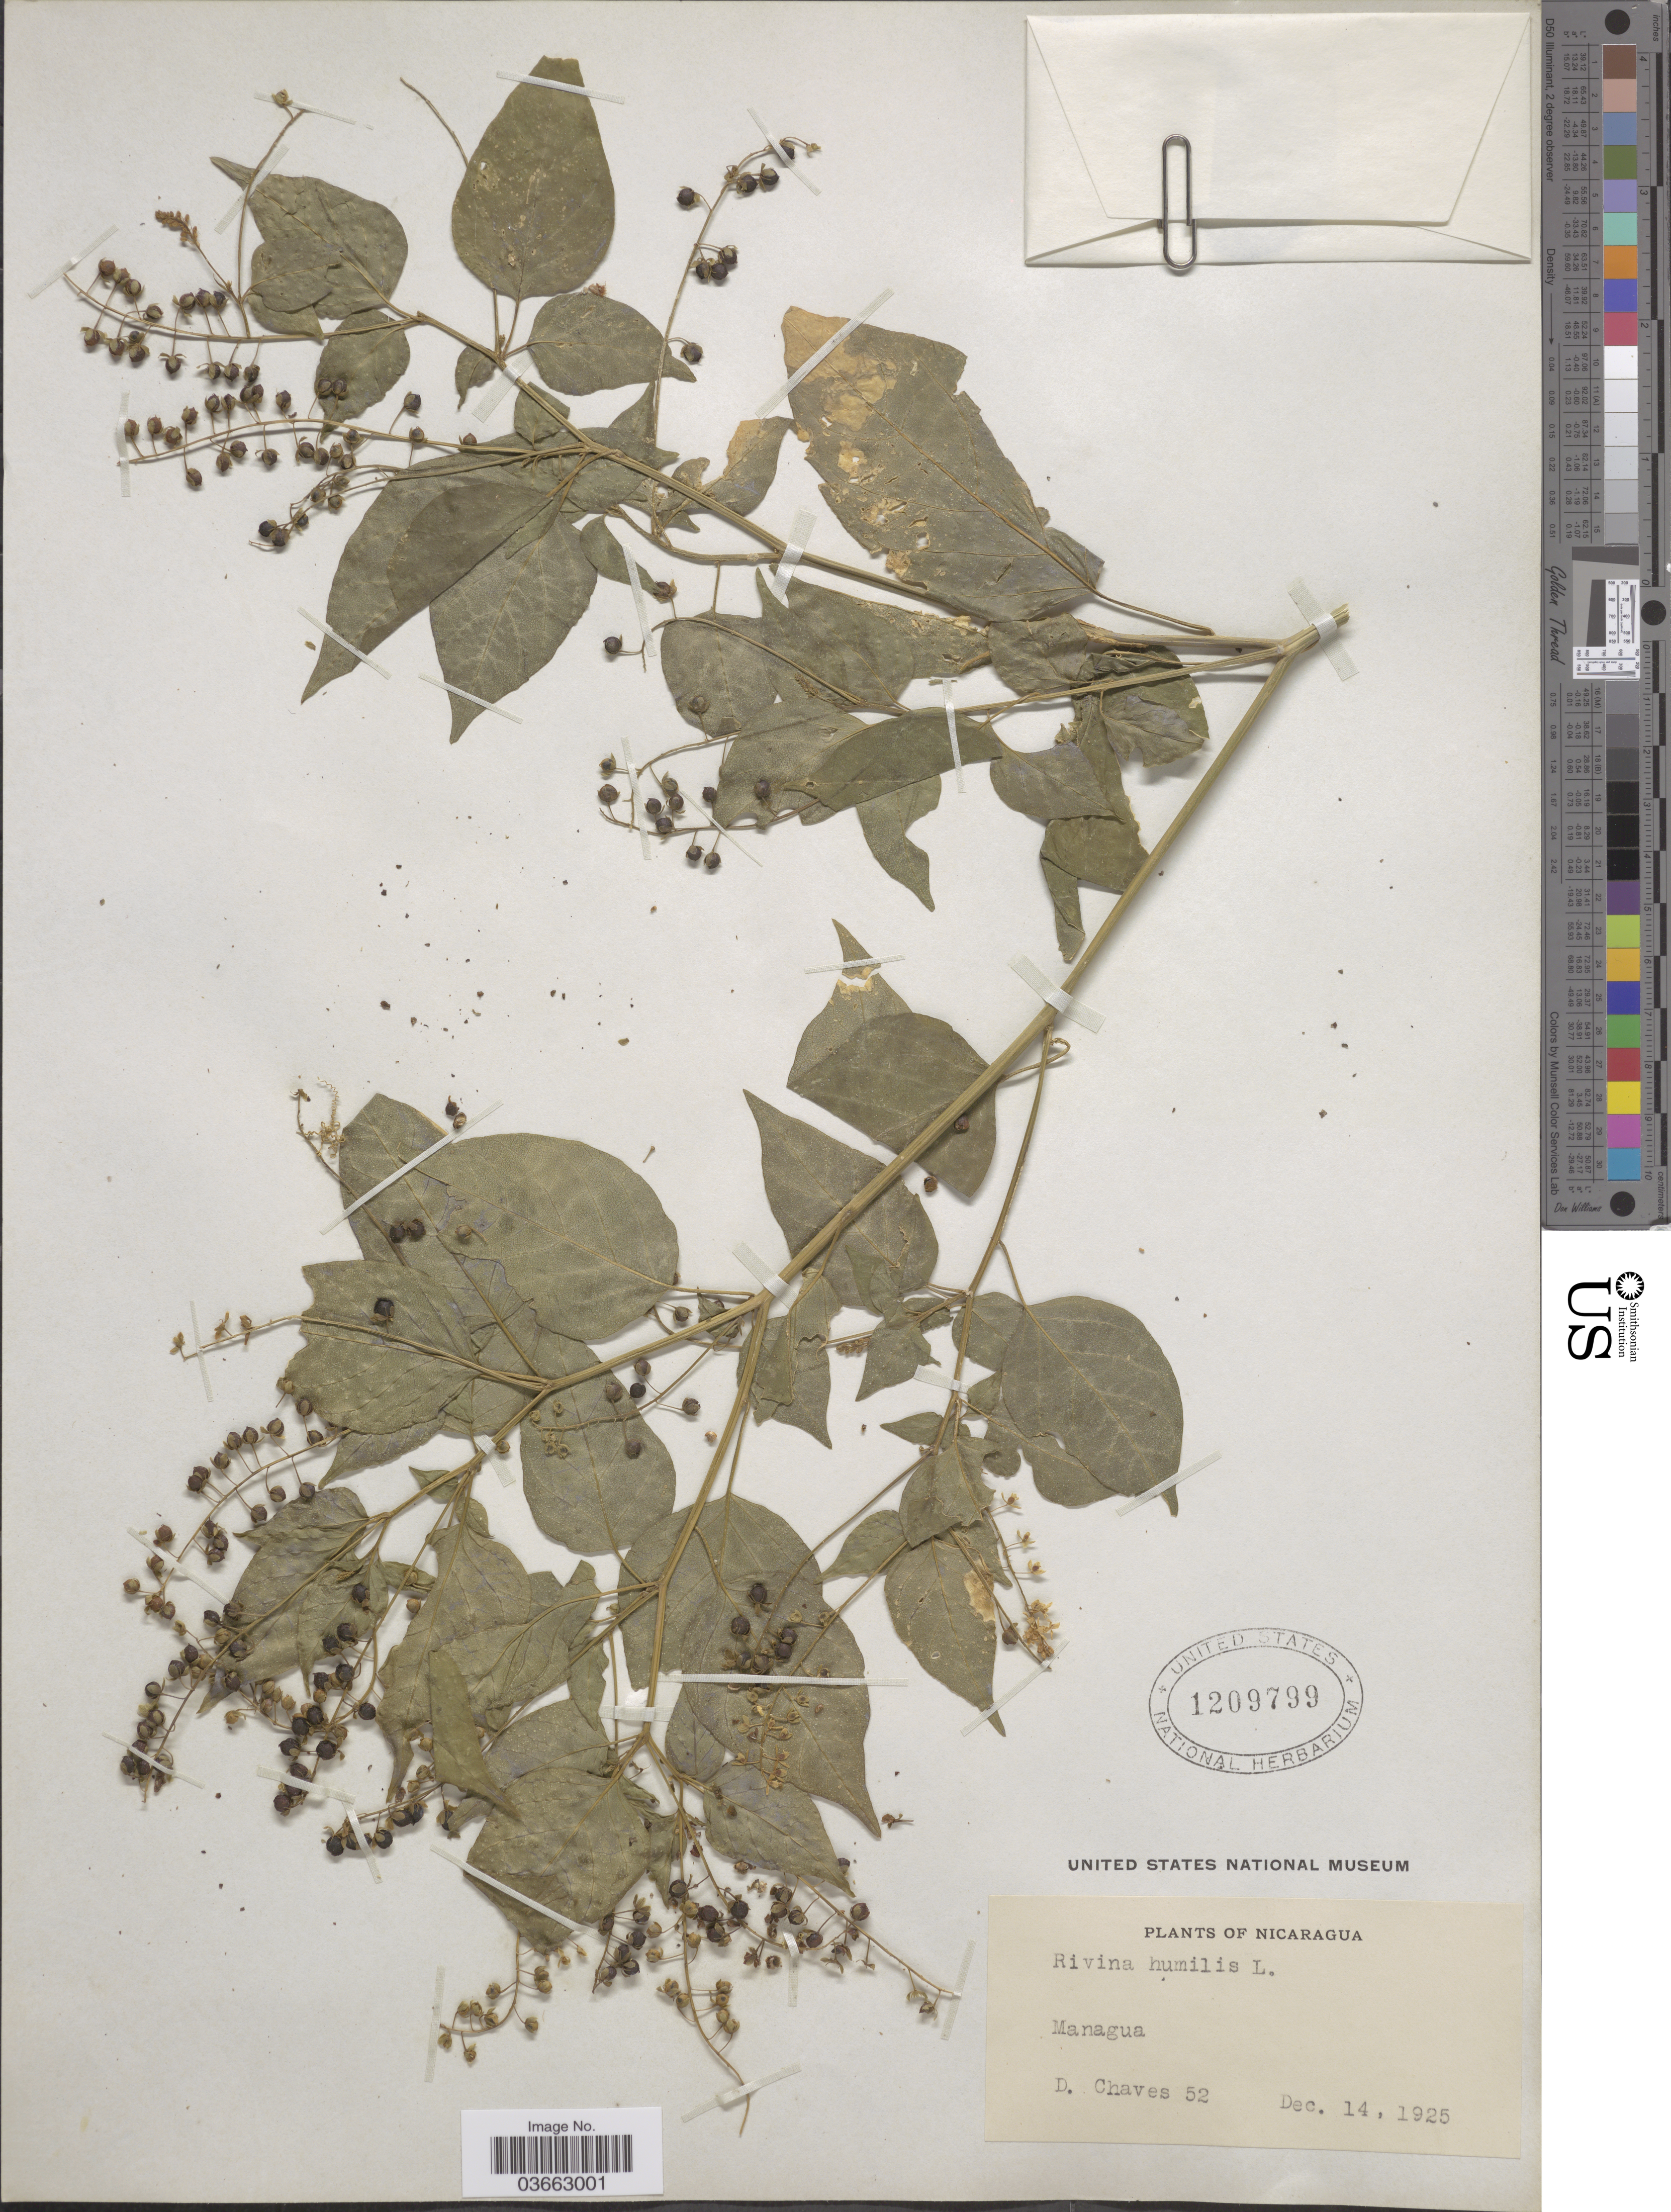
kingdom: Plantae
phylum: Tracheophyta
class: Magnoliopsida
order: Caryophyllales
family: Phytolaccaceae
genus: Rivina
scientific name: Rivina humilis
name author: L.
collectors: D. Chaves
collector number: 52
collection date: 1925-12-14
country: Nicaragua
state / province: Managua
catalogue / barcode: US 1209799